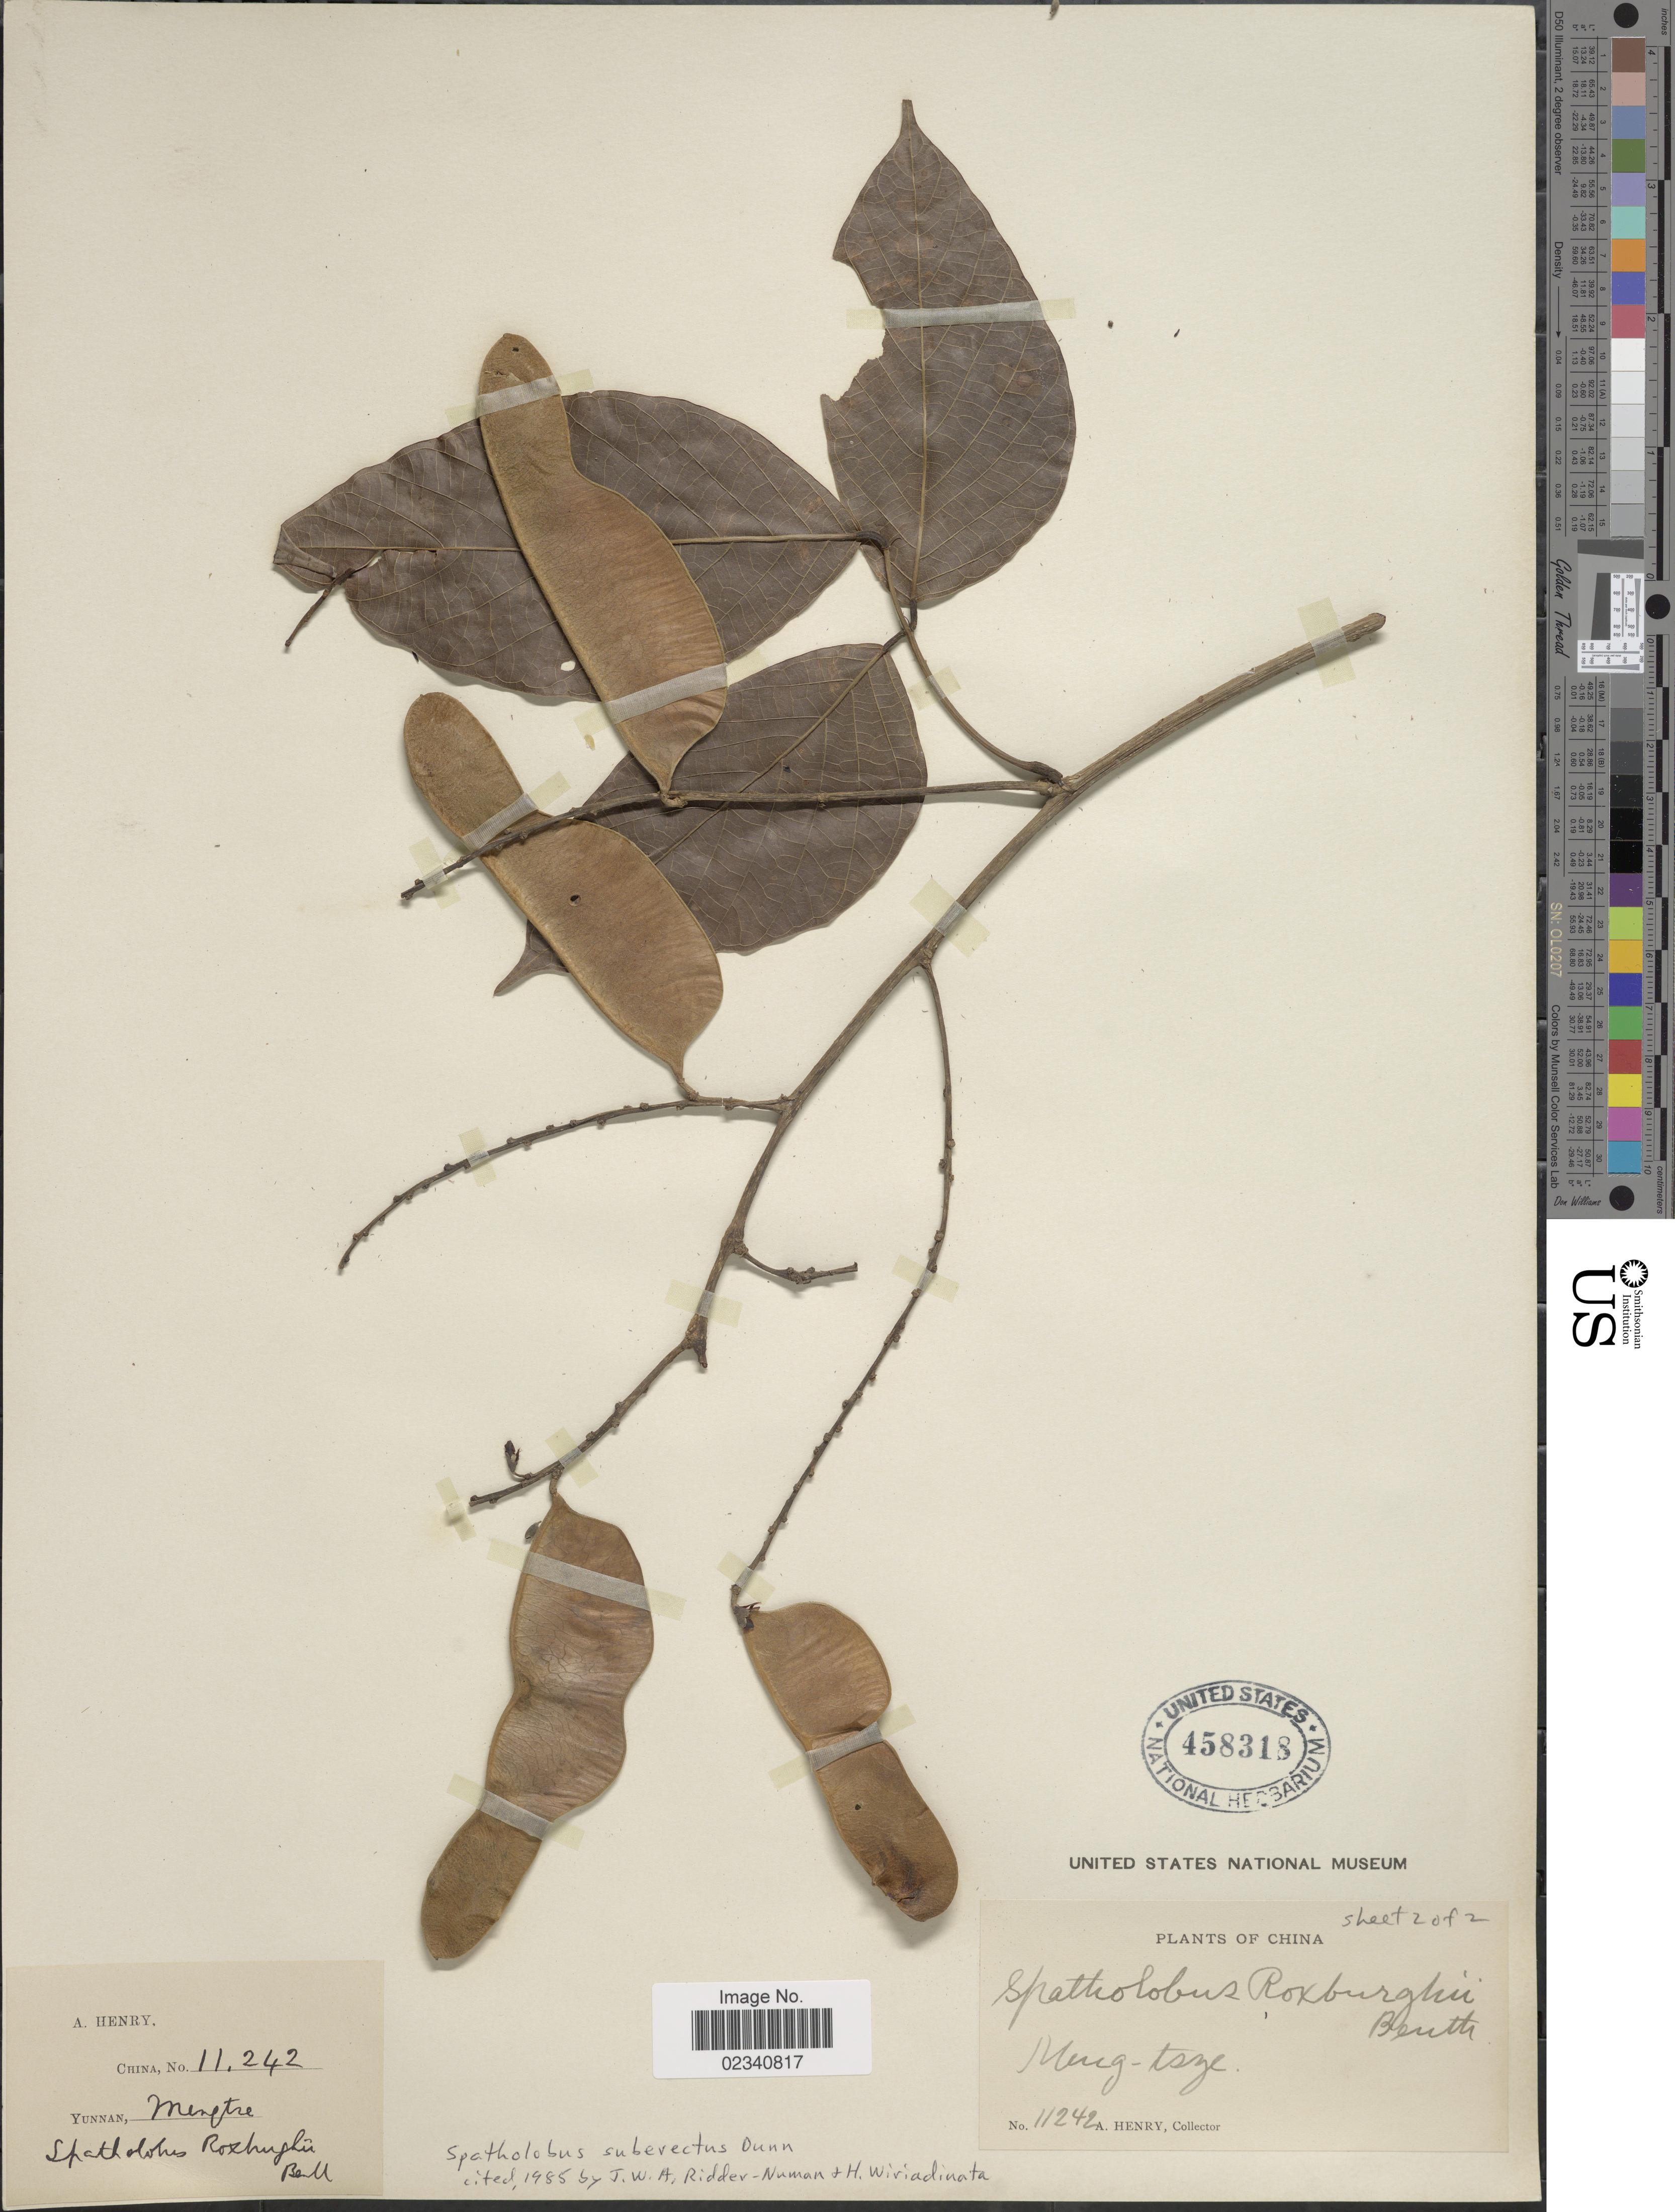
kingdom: Plantae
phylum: Tracheophyta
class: Magnoliopsida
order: Fabales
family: Fabaceae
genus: Spatholobus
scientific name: Spatholobus suberectus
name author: Dunn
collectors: A. Henry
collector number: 11242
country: China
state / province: Yunnan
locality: Yunnan, Meng-tze.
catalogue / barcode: US 458318